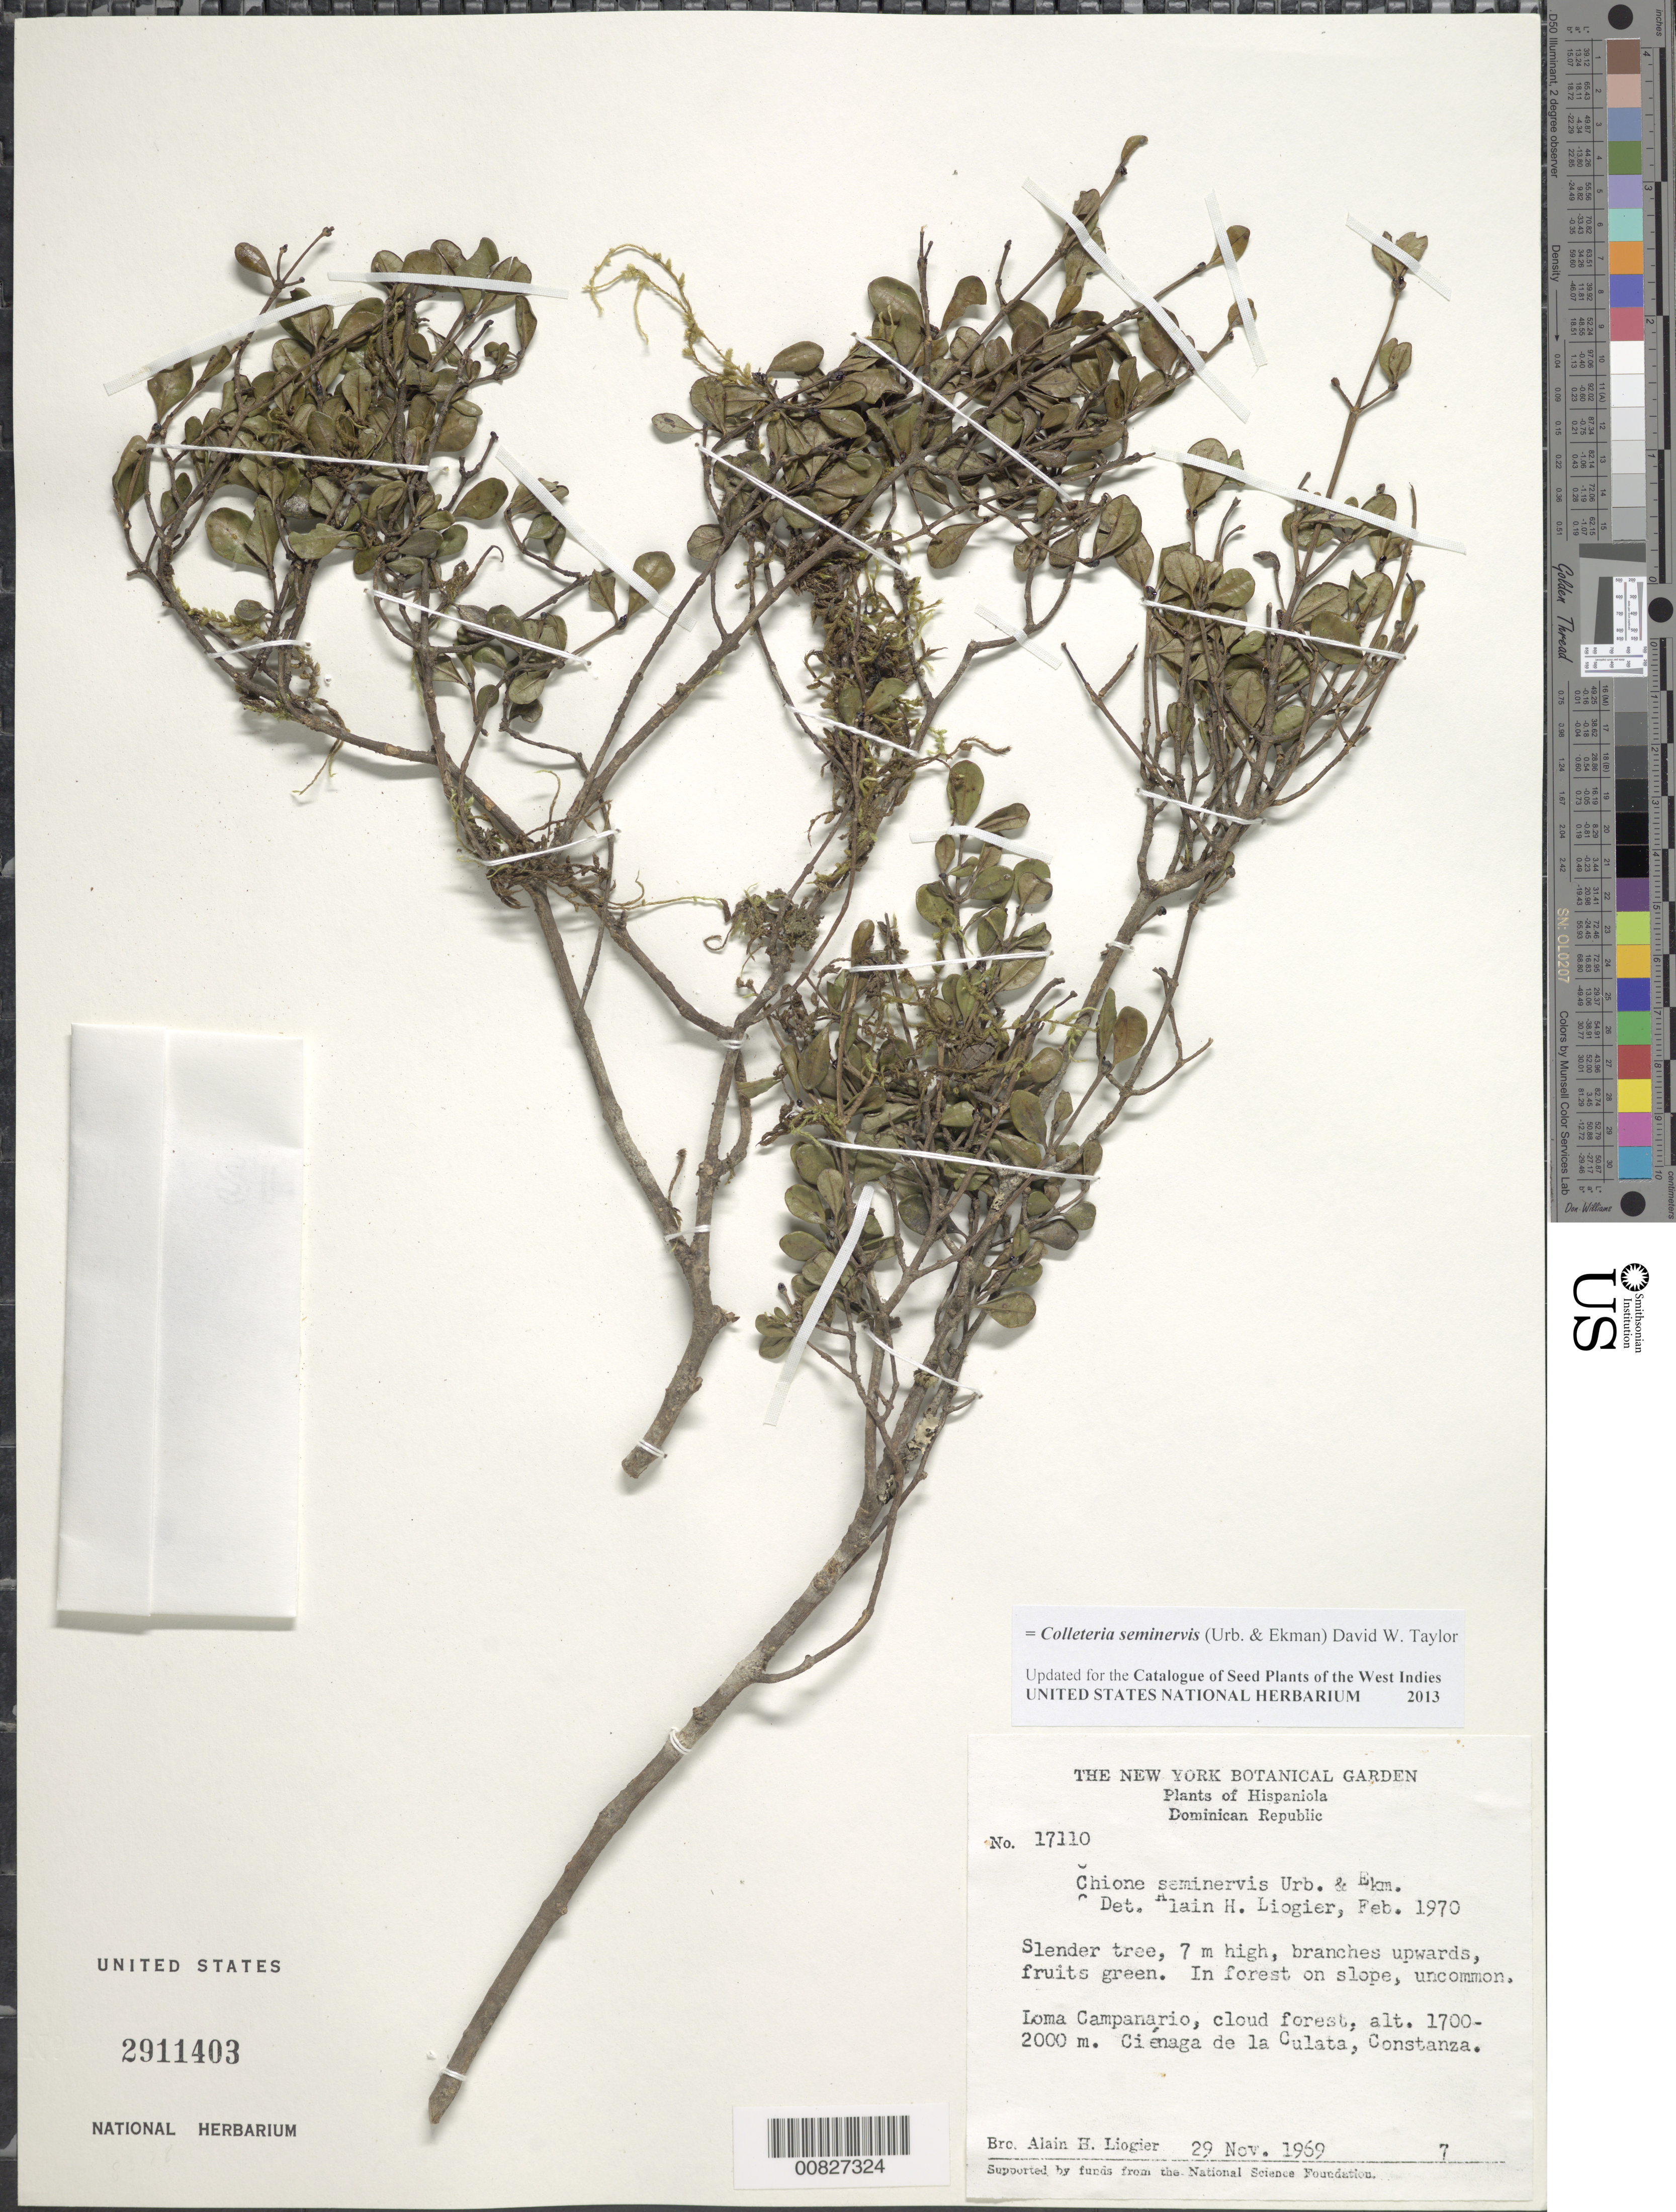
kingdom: Plantae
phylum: Tracheophyta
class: Magnoliopsida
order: Gentianales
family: Rubiaceae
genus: Colleteria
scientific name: Colleteria seminervis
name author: (Urb. & Ekman) D.W. Taylor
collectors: A. H. Liogier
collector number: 17110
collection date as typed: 29 Nov 1969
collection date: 1969-11-29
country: Dominican Republic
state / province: La Vega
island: Hispaniola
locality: Loma Campanario, Ciénaga de la Culata, Constanza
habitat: In cloud forest on slope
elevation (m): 1700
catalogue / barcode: US 2911403